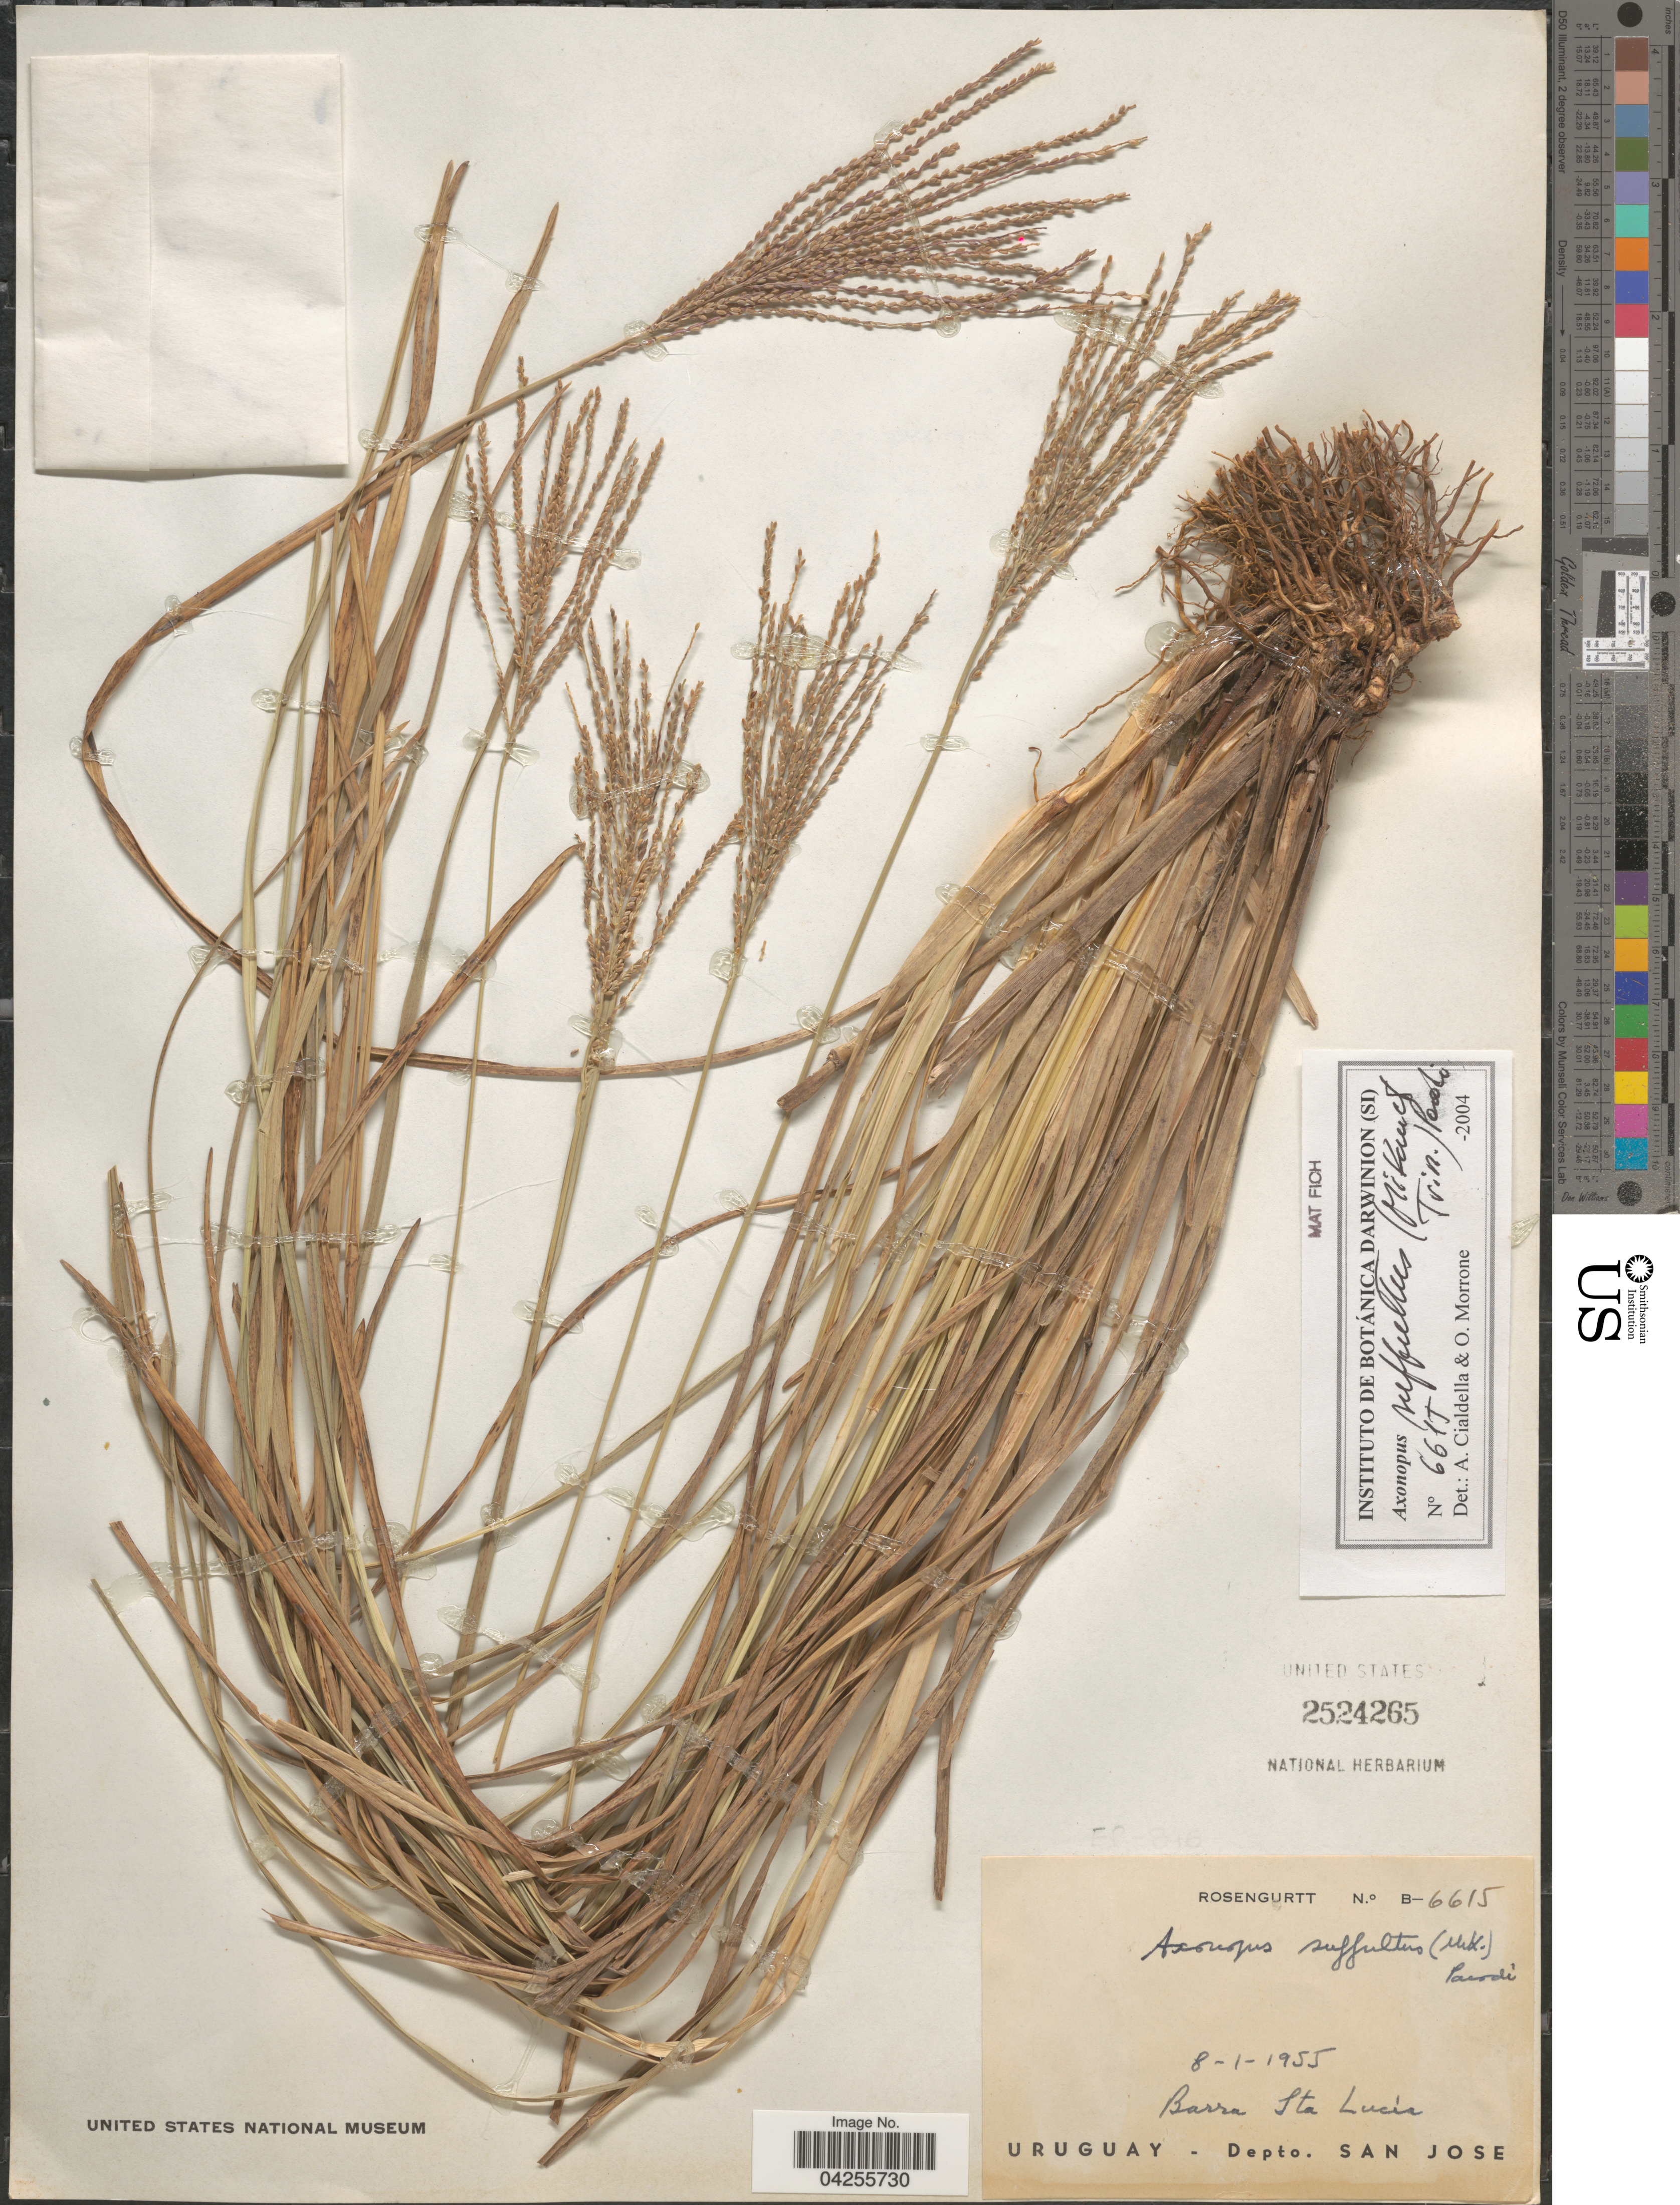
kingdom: Plantae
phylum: Tracheophyta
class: Liliopsida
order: Poales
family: Poaceae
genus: Axonopus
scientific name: Axonopus suffultus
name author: (Nees) Kuhlm.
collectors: Rosengurtt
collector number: B-6615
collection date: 1955-01-08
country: Uruguay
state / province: San Jose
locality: Barra Sta Lucia. Depto. San Jose.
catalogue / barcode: US 2524265